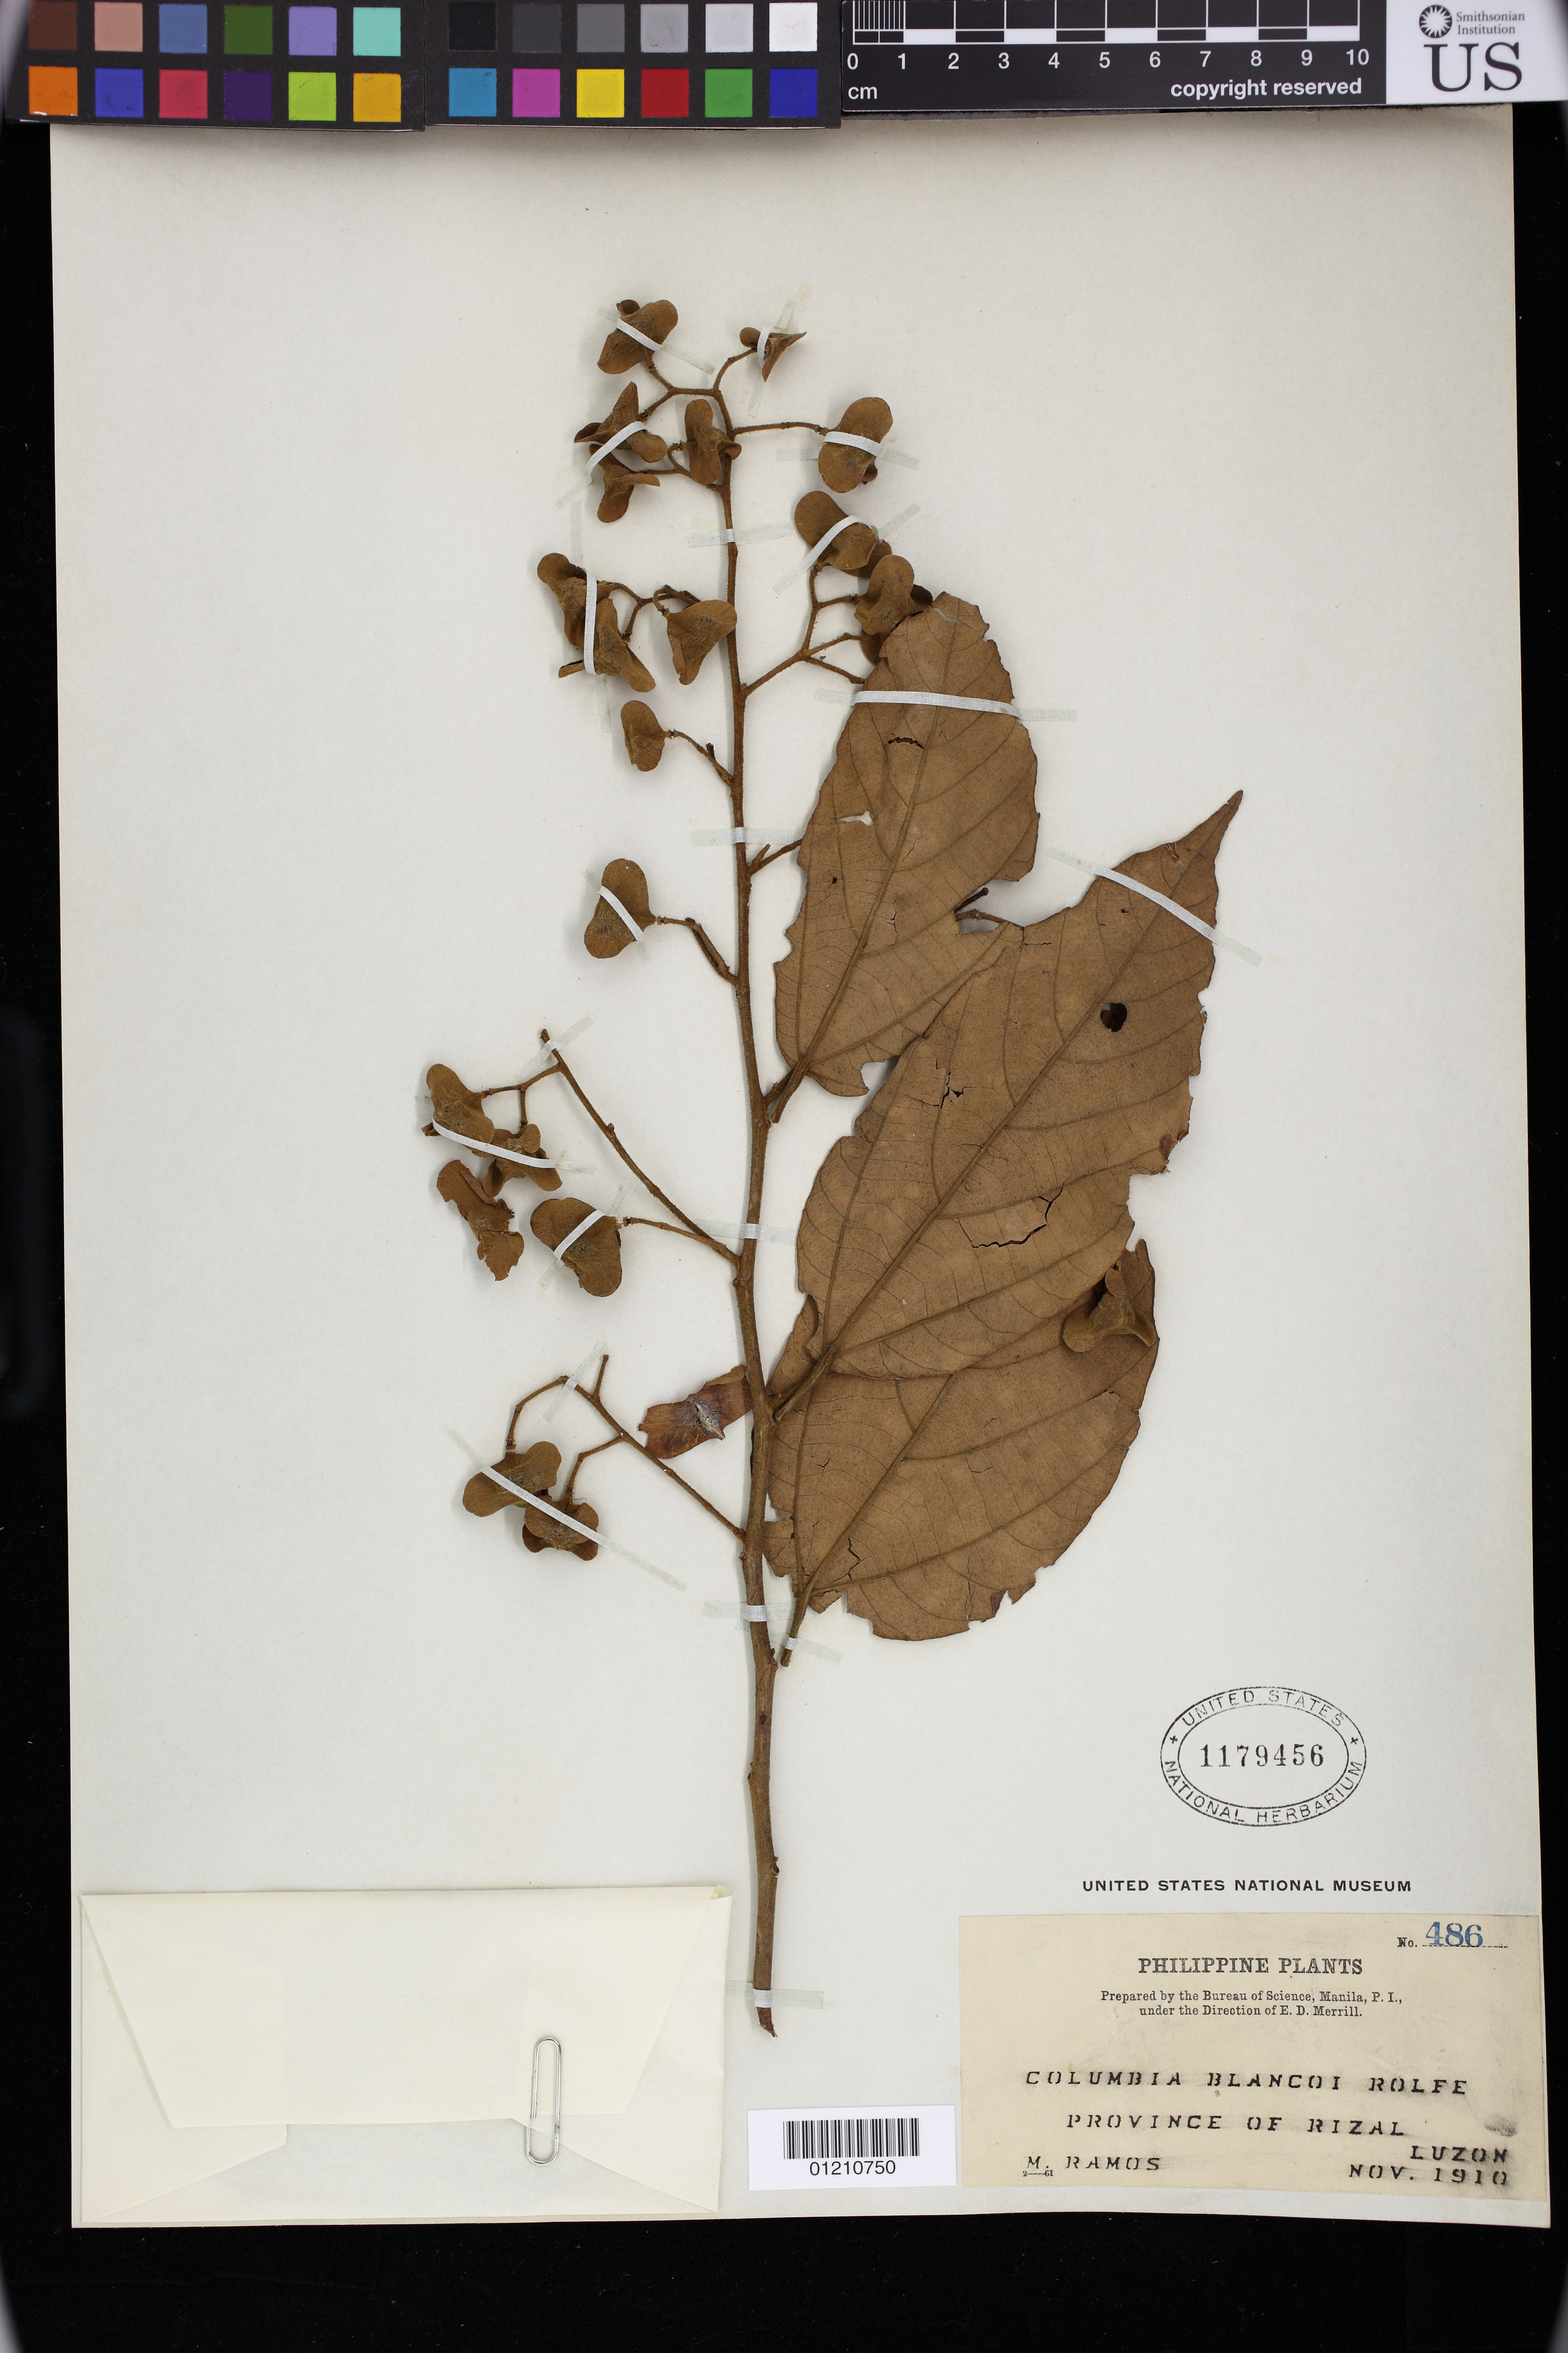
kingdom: Plantae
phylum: Tracheophyta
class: Magnoliopsida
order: Malvales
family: Malvaceae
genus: Colona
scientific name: Colona blancoi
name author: Merr.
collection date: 1910-11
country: Philippines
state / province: Calabarzon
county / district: Rizal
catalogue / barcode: US 1179456